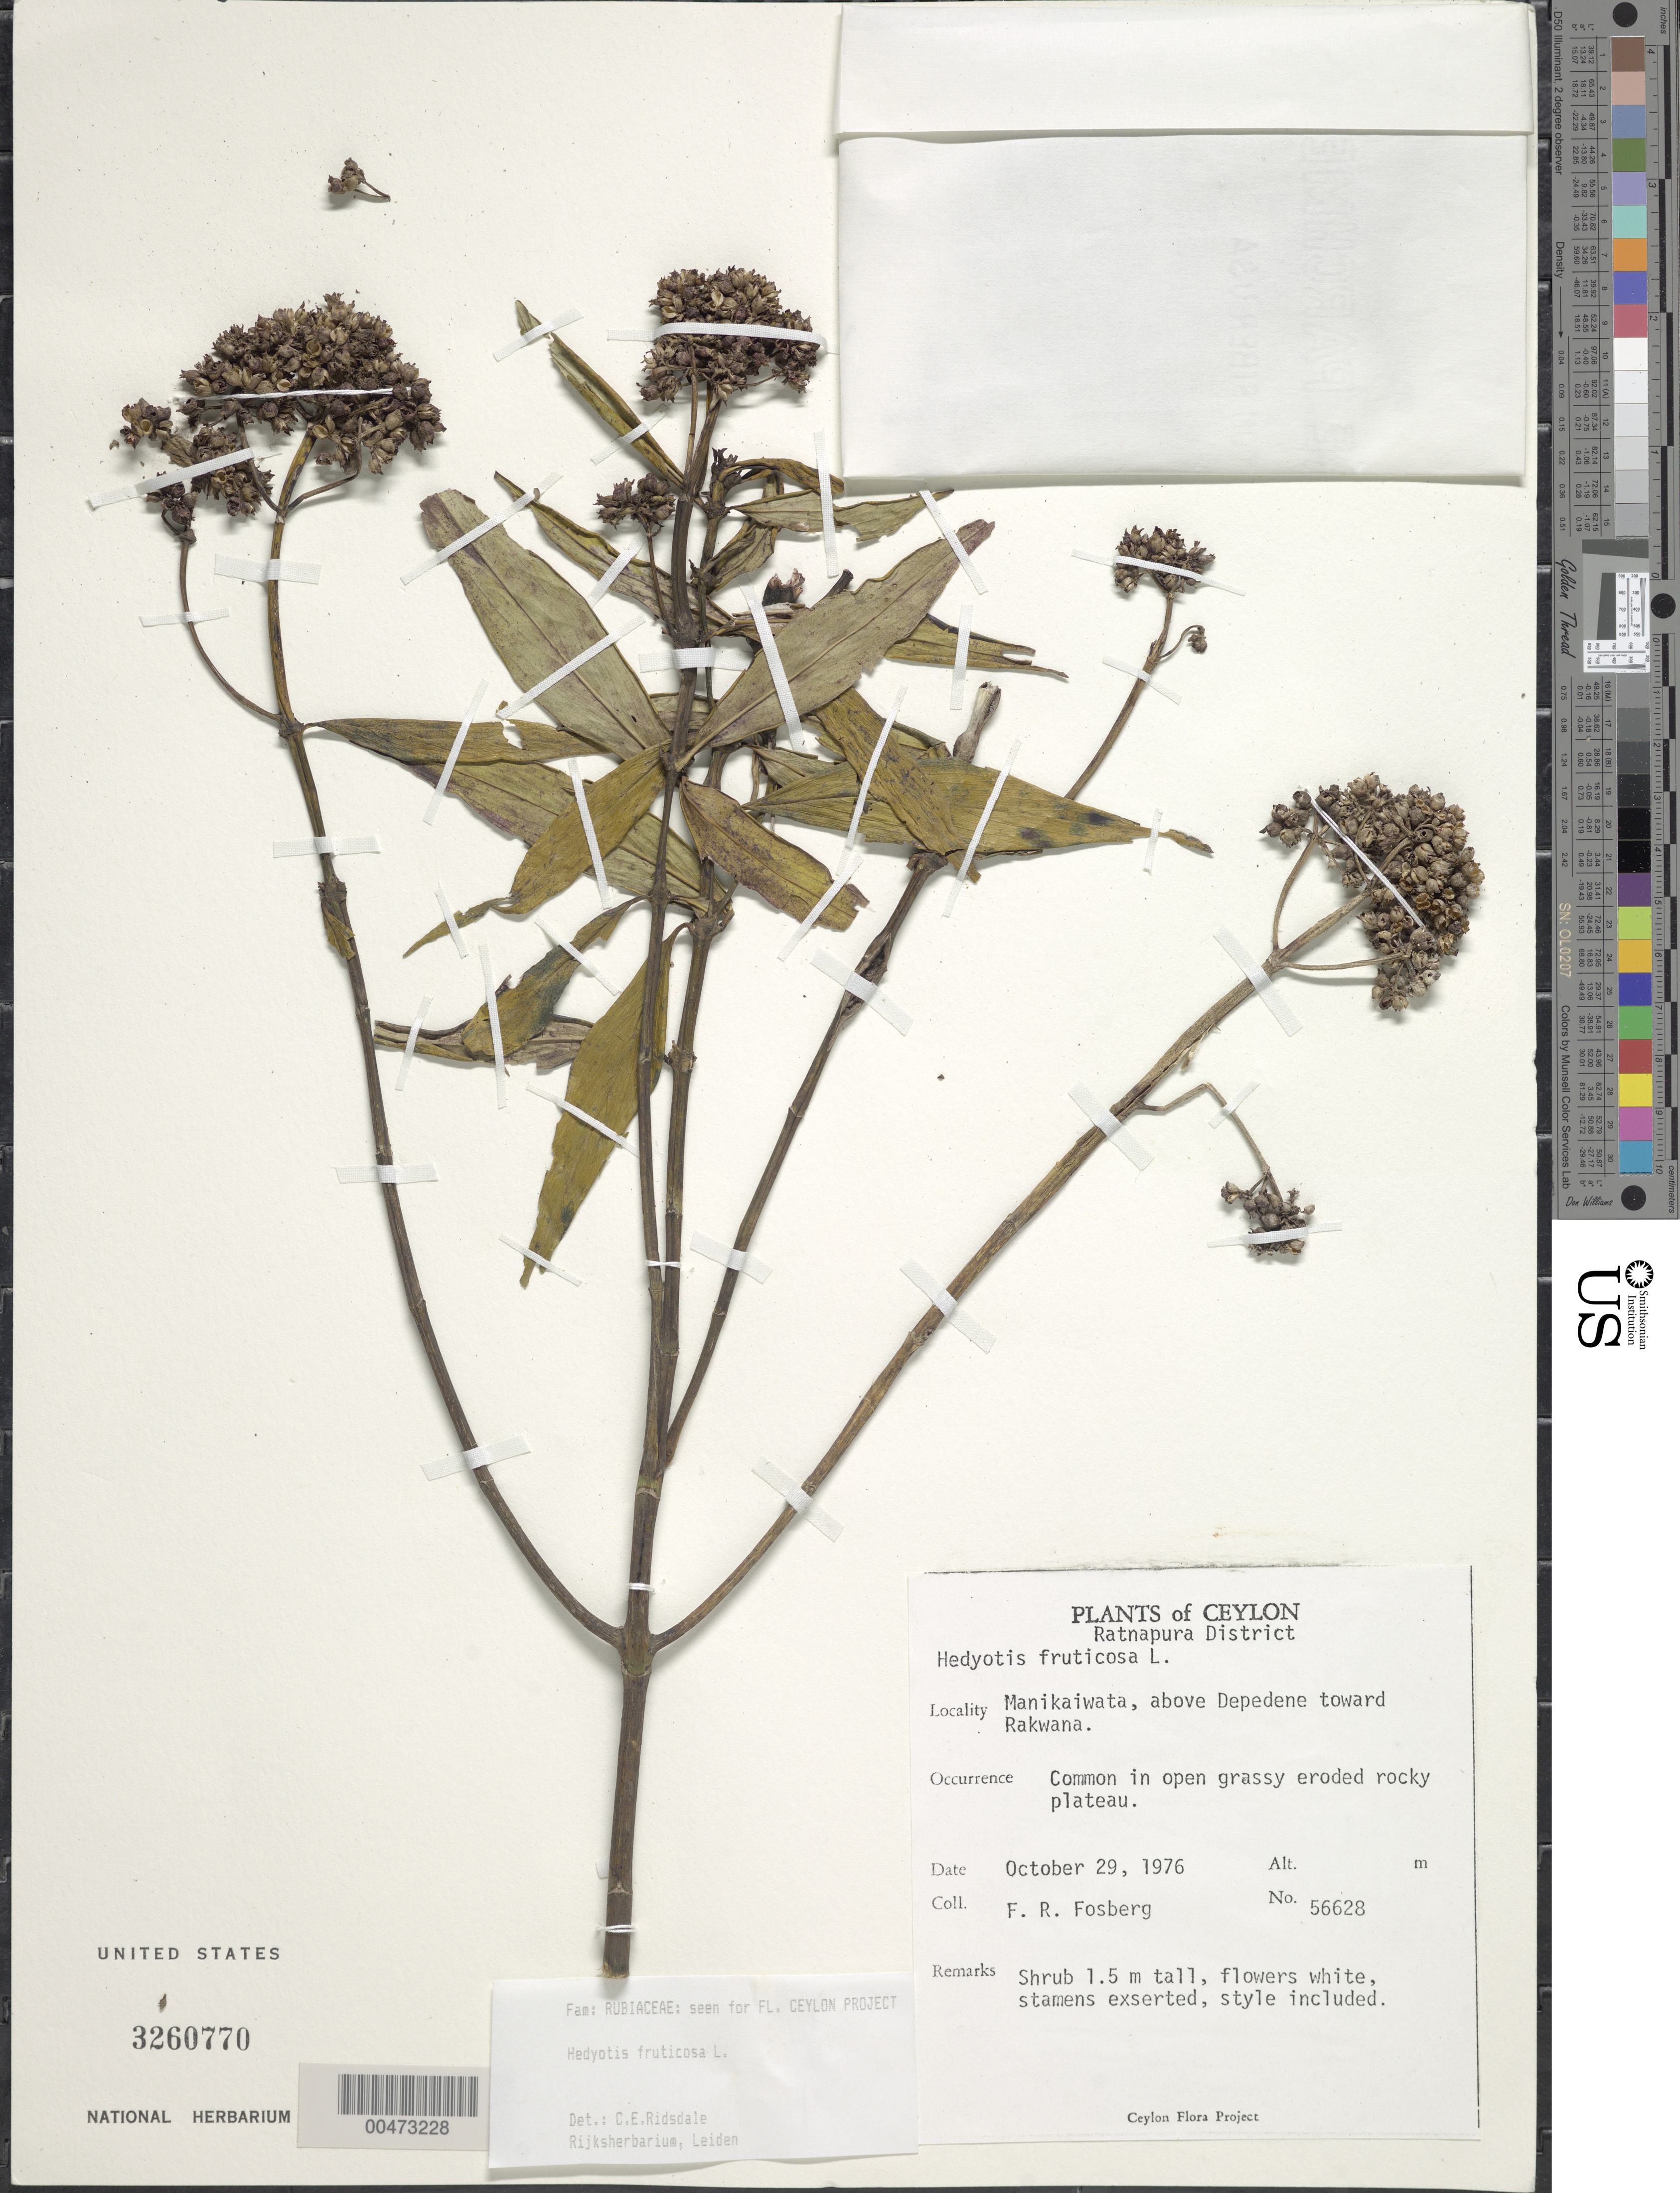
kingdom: Plantae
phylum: Tracheophyta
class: Magnoliopsida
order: Gentianales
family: Rubiaceae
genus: Hedyotis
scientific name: Hedyotis fruticosa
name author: L.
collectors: F. R. Fosberg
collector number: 56628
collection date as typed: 29 Oct 1976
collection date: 1976-10-29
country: Sri Lanka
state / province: Sabaragamuwa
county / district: Ratnapura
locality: Manikaiwata, above Depedene toward Rakwana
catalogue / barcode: US 3260770